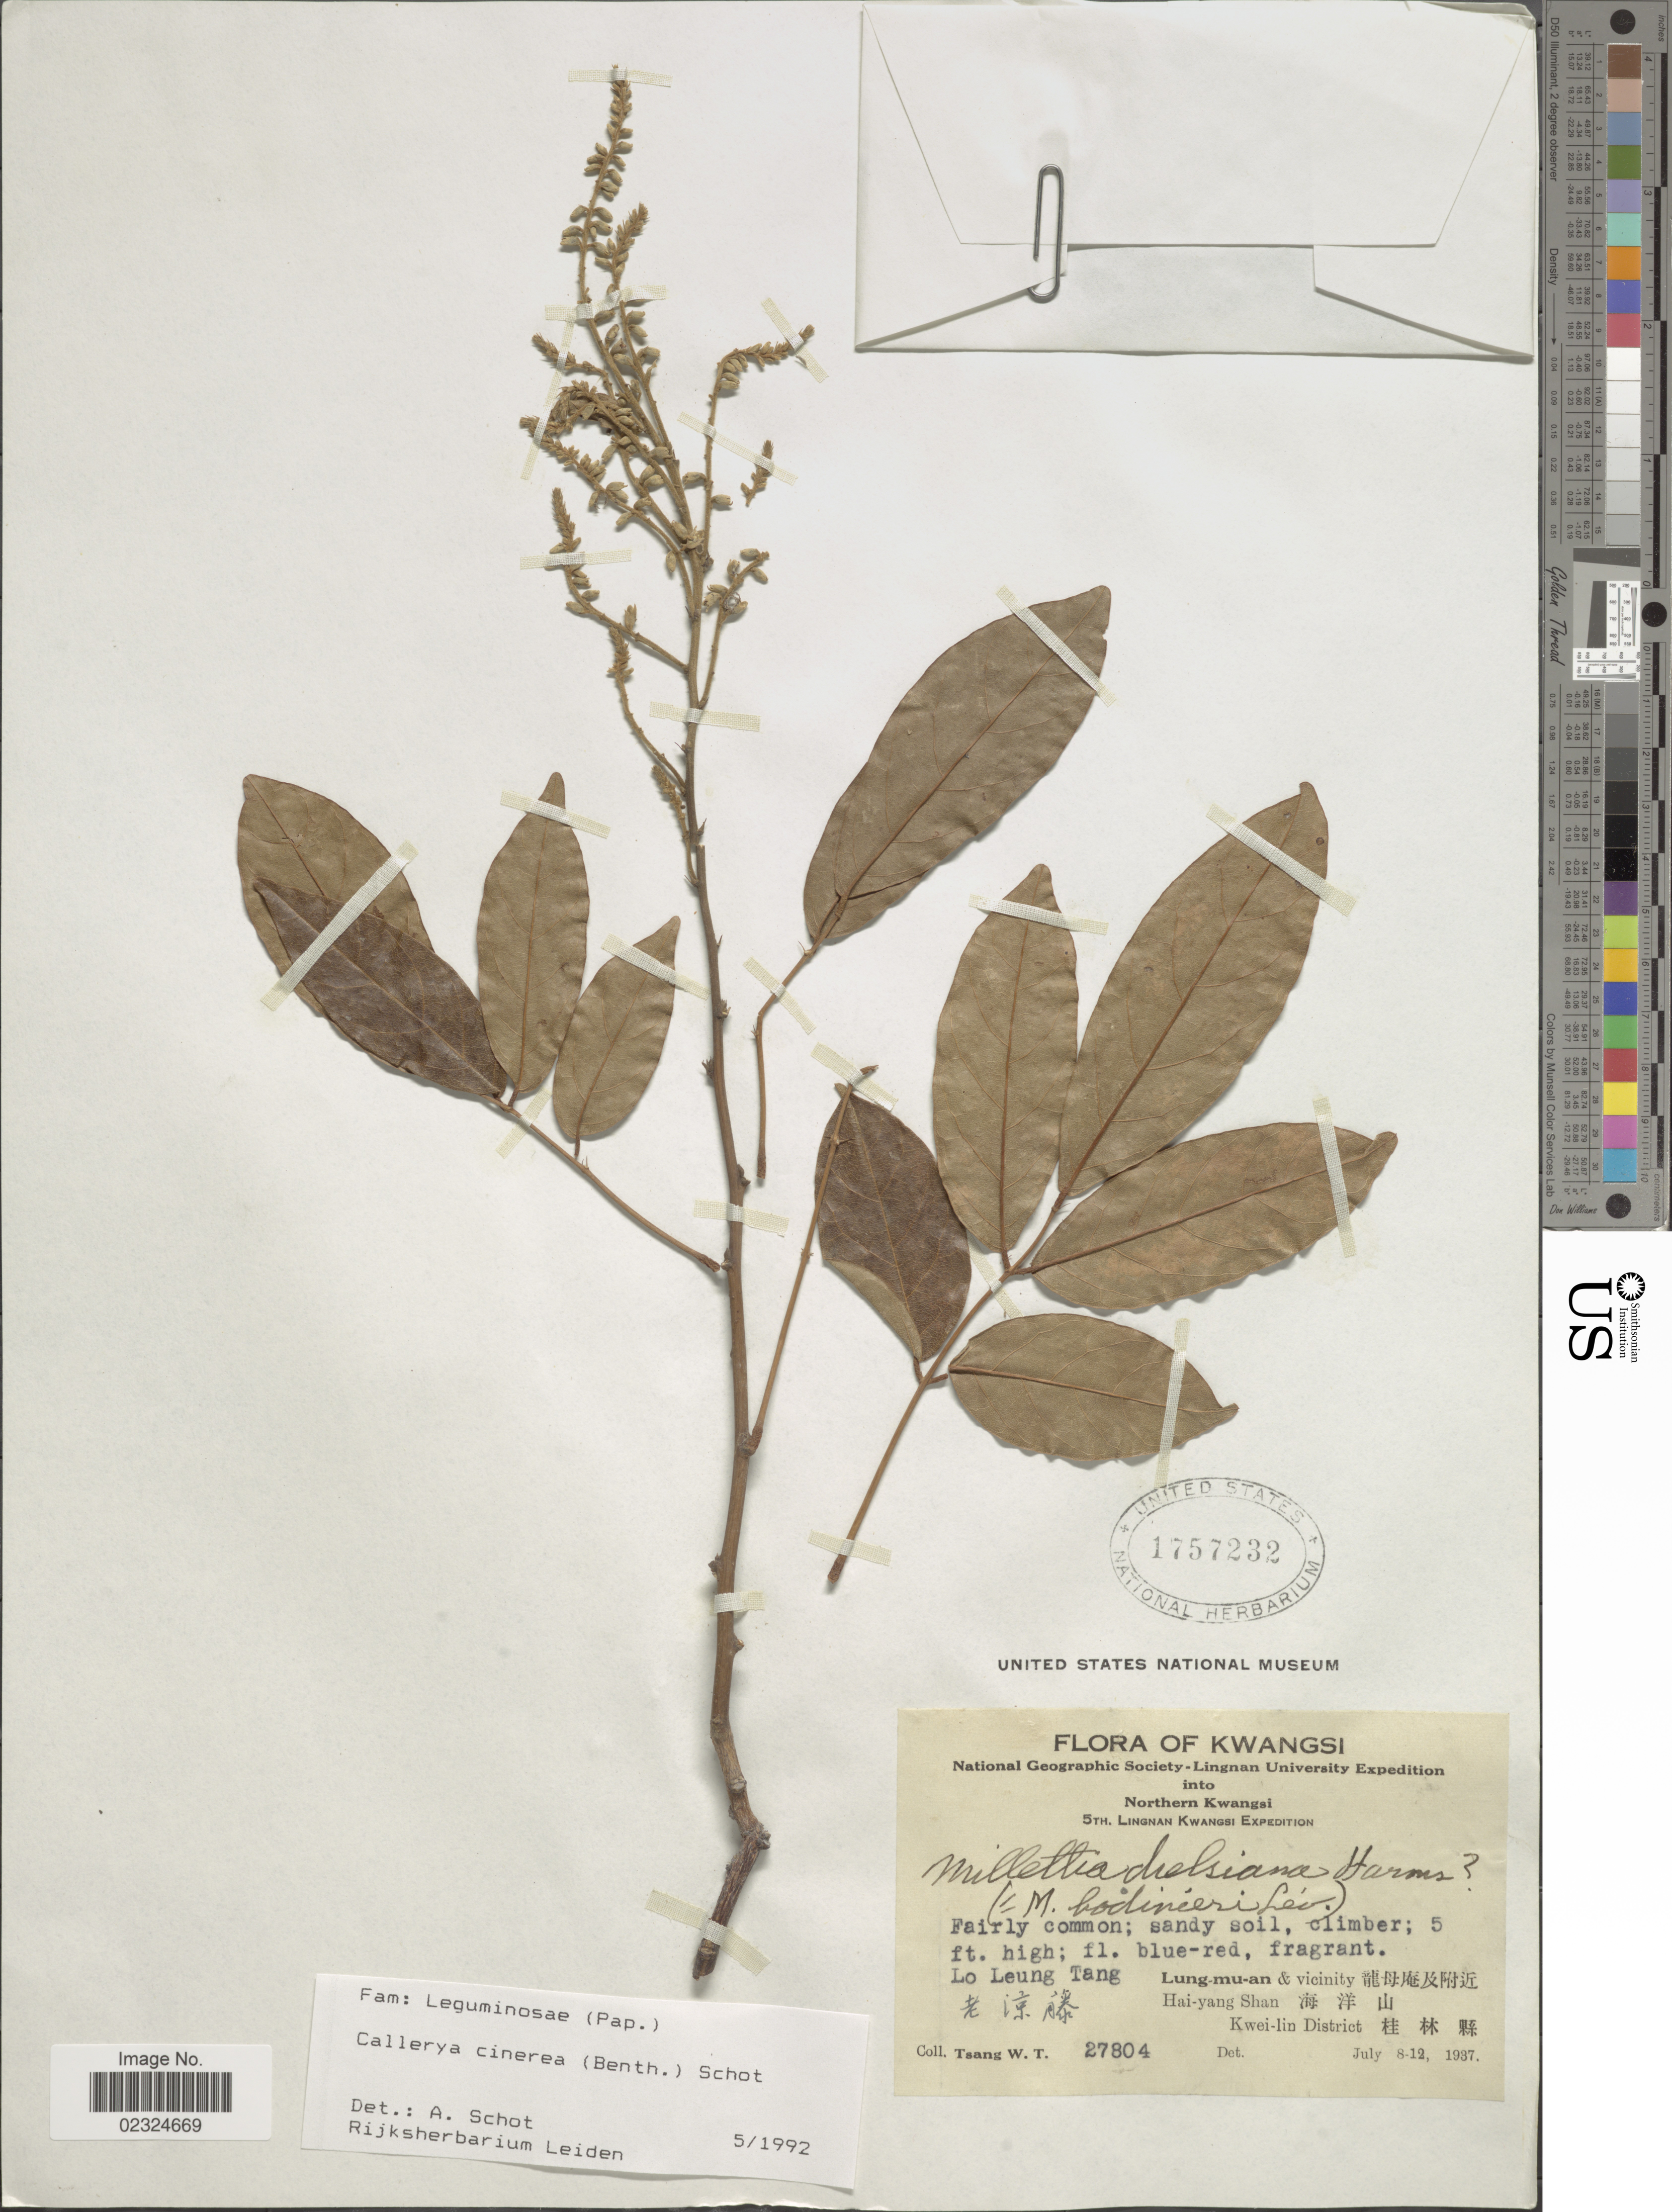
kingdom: Plantae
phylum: Tracheophyta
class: Magnoliopsida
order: Fabales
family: Fabaceae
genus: Callerya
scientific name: Callerya cinerea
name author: (Benth.) Schot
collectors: W. T. Tsang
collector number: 27804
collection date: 1937-08/1937-12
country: China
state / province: Guangxi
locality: Northern Kwangsi, Lung-mu-an & vicinity Hai-yang Shan Kwei-lin District. Lo Leung Tang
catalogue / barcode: US 1757232